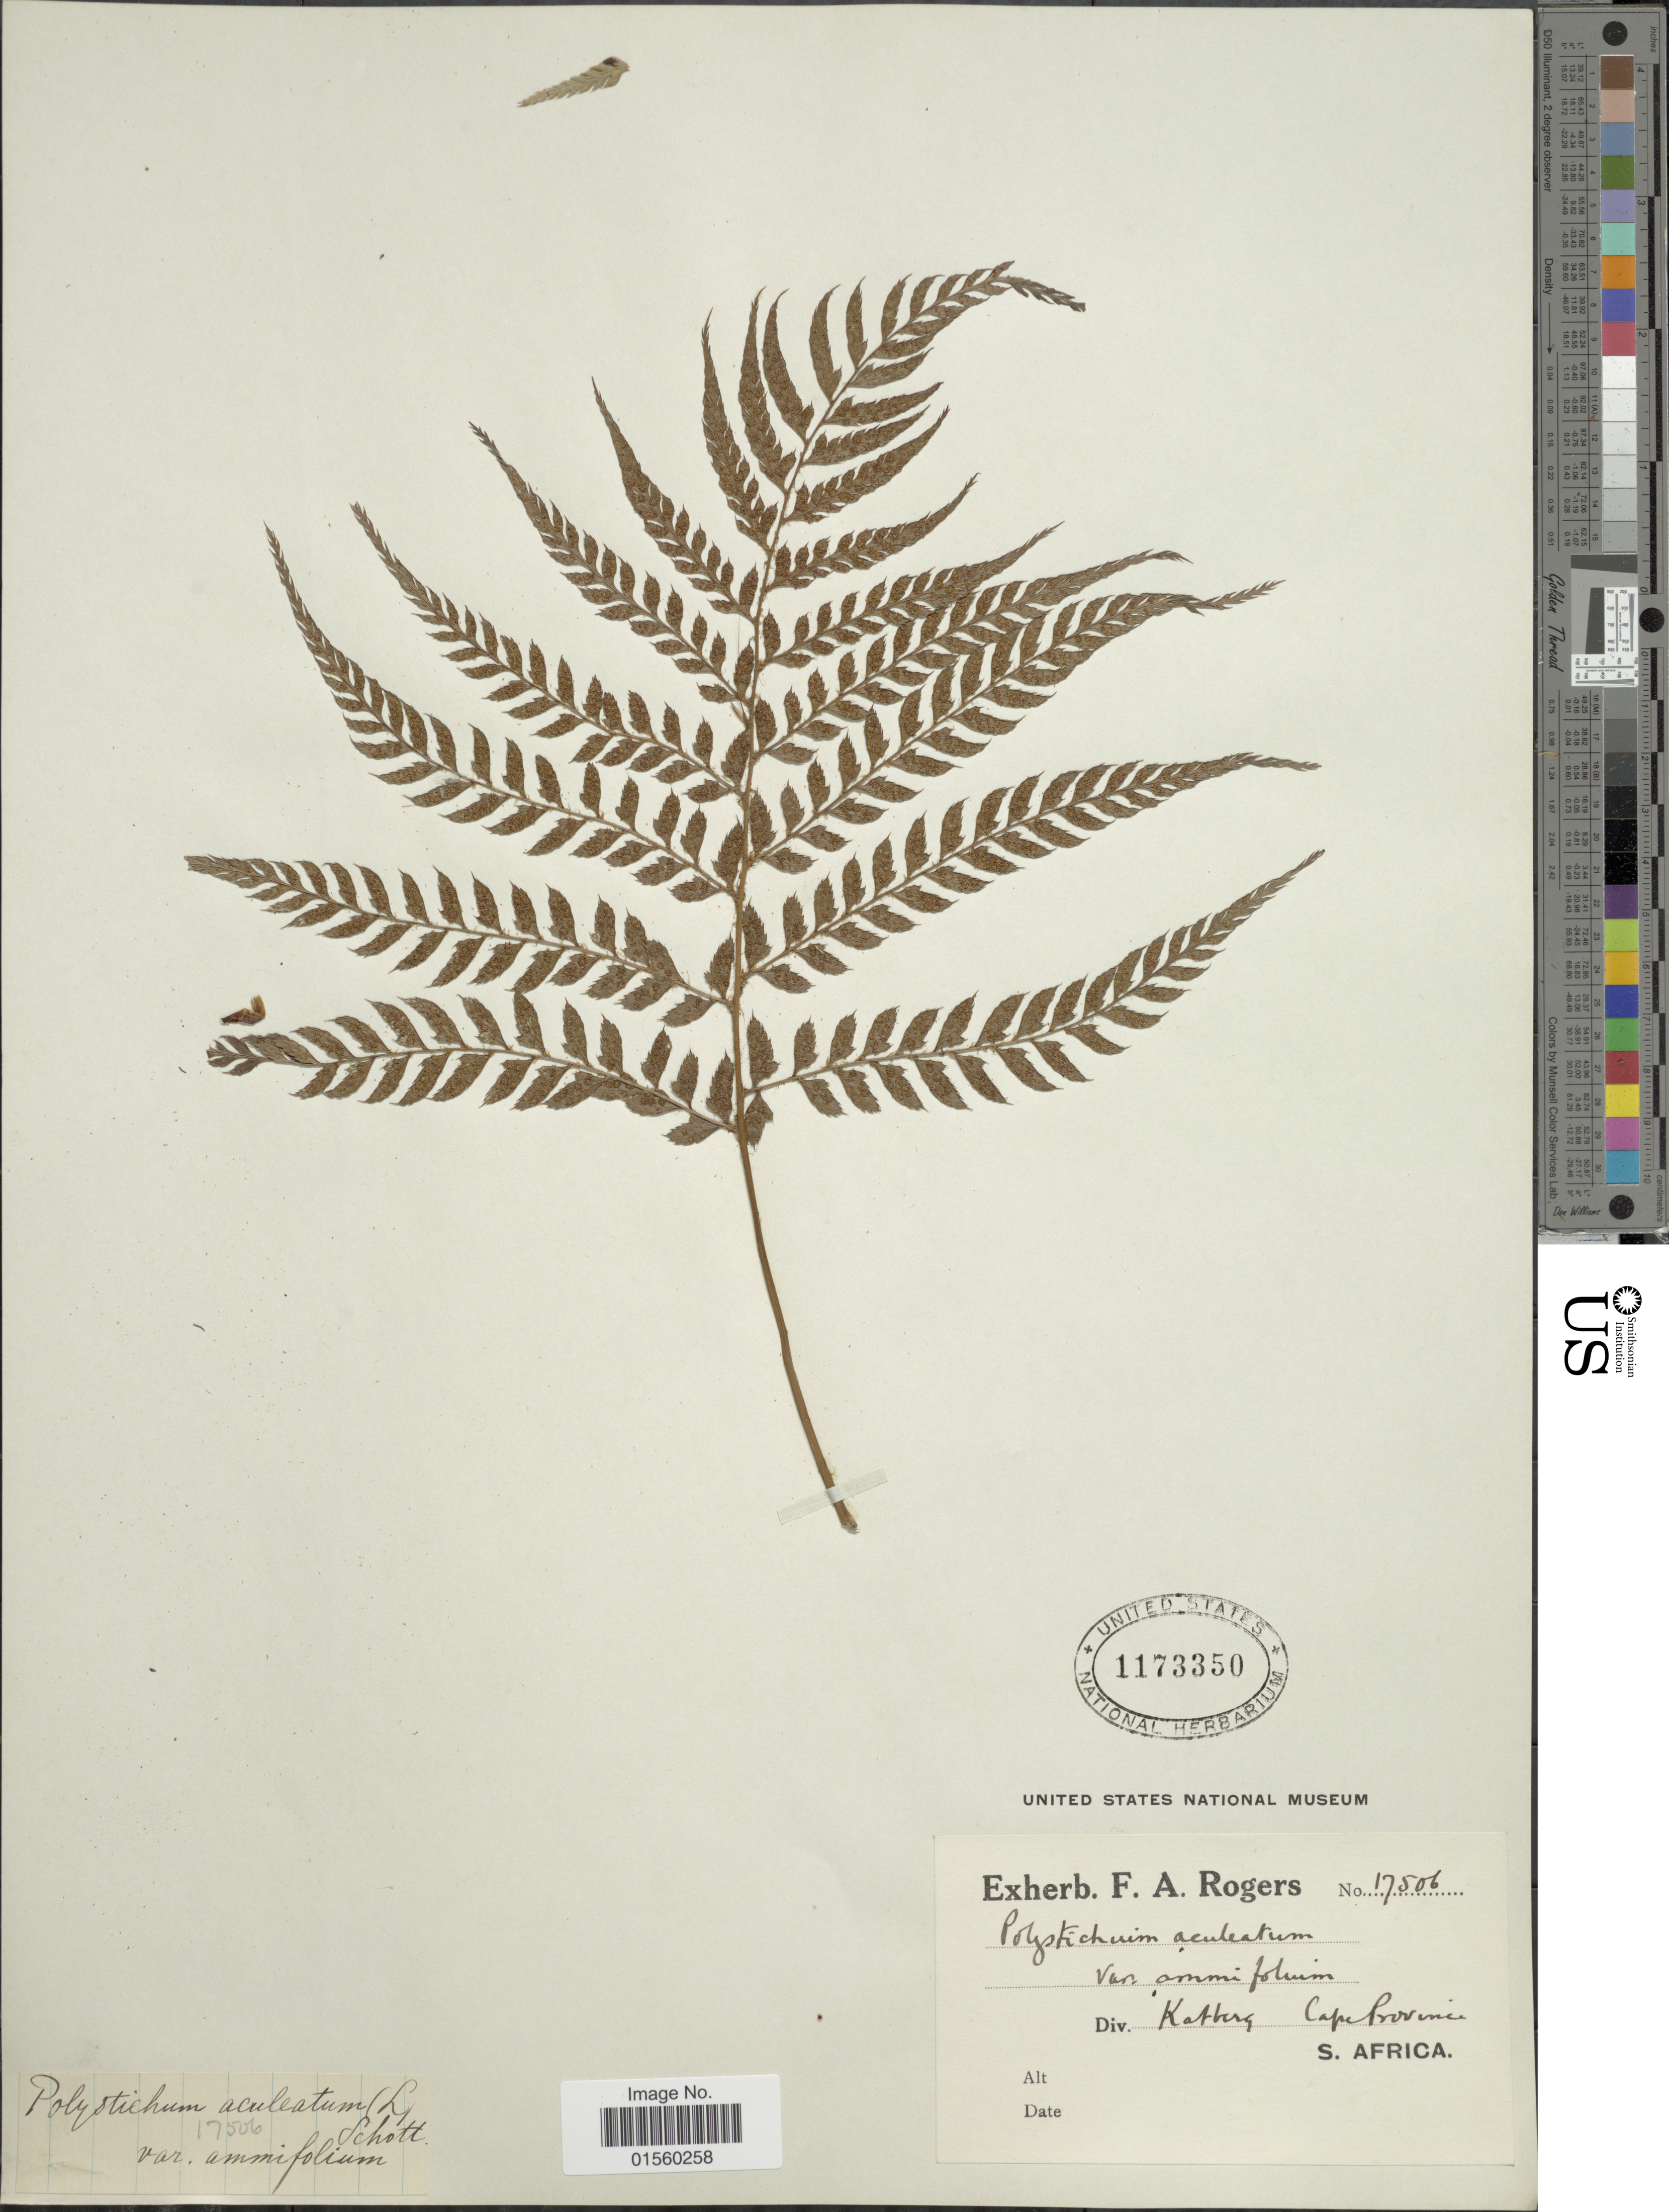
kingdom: Plantae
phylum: Tracheophyta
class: Polypodiopsida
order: Polypodiales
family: Dryopteridaceae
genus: Polystichum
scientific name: Polystichum setiferum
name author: (Forssk.) Moore ex Woynar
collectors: ex herb. F. A. Rogers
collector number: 17506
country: South Africa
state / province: Eastern Cape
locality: Katberg, Cape Province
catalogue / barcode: US 1173350